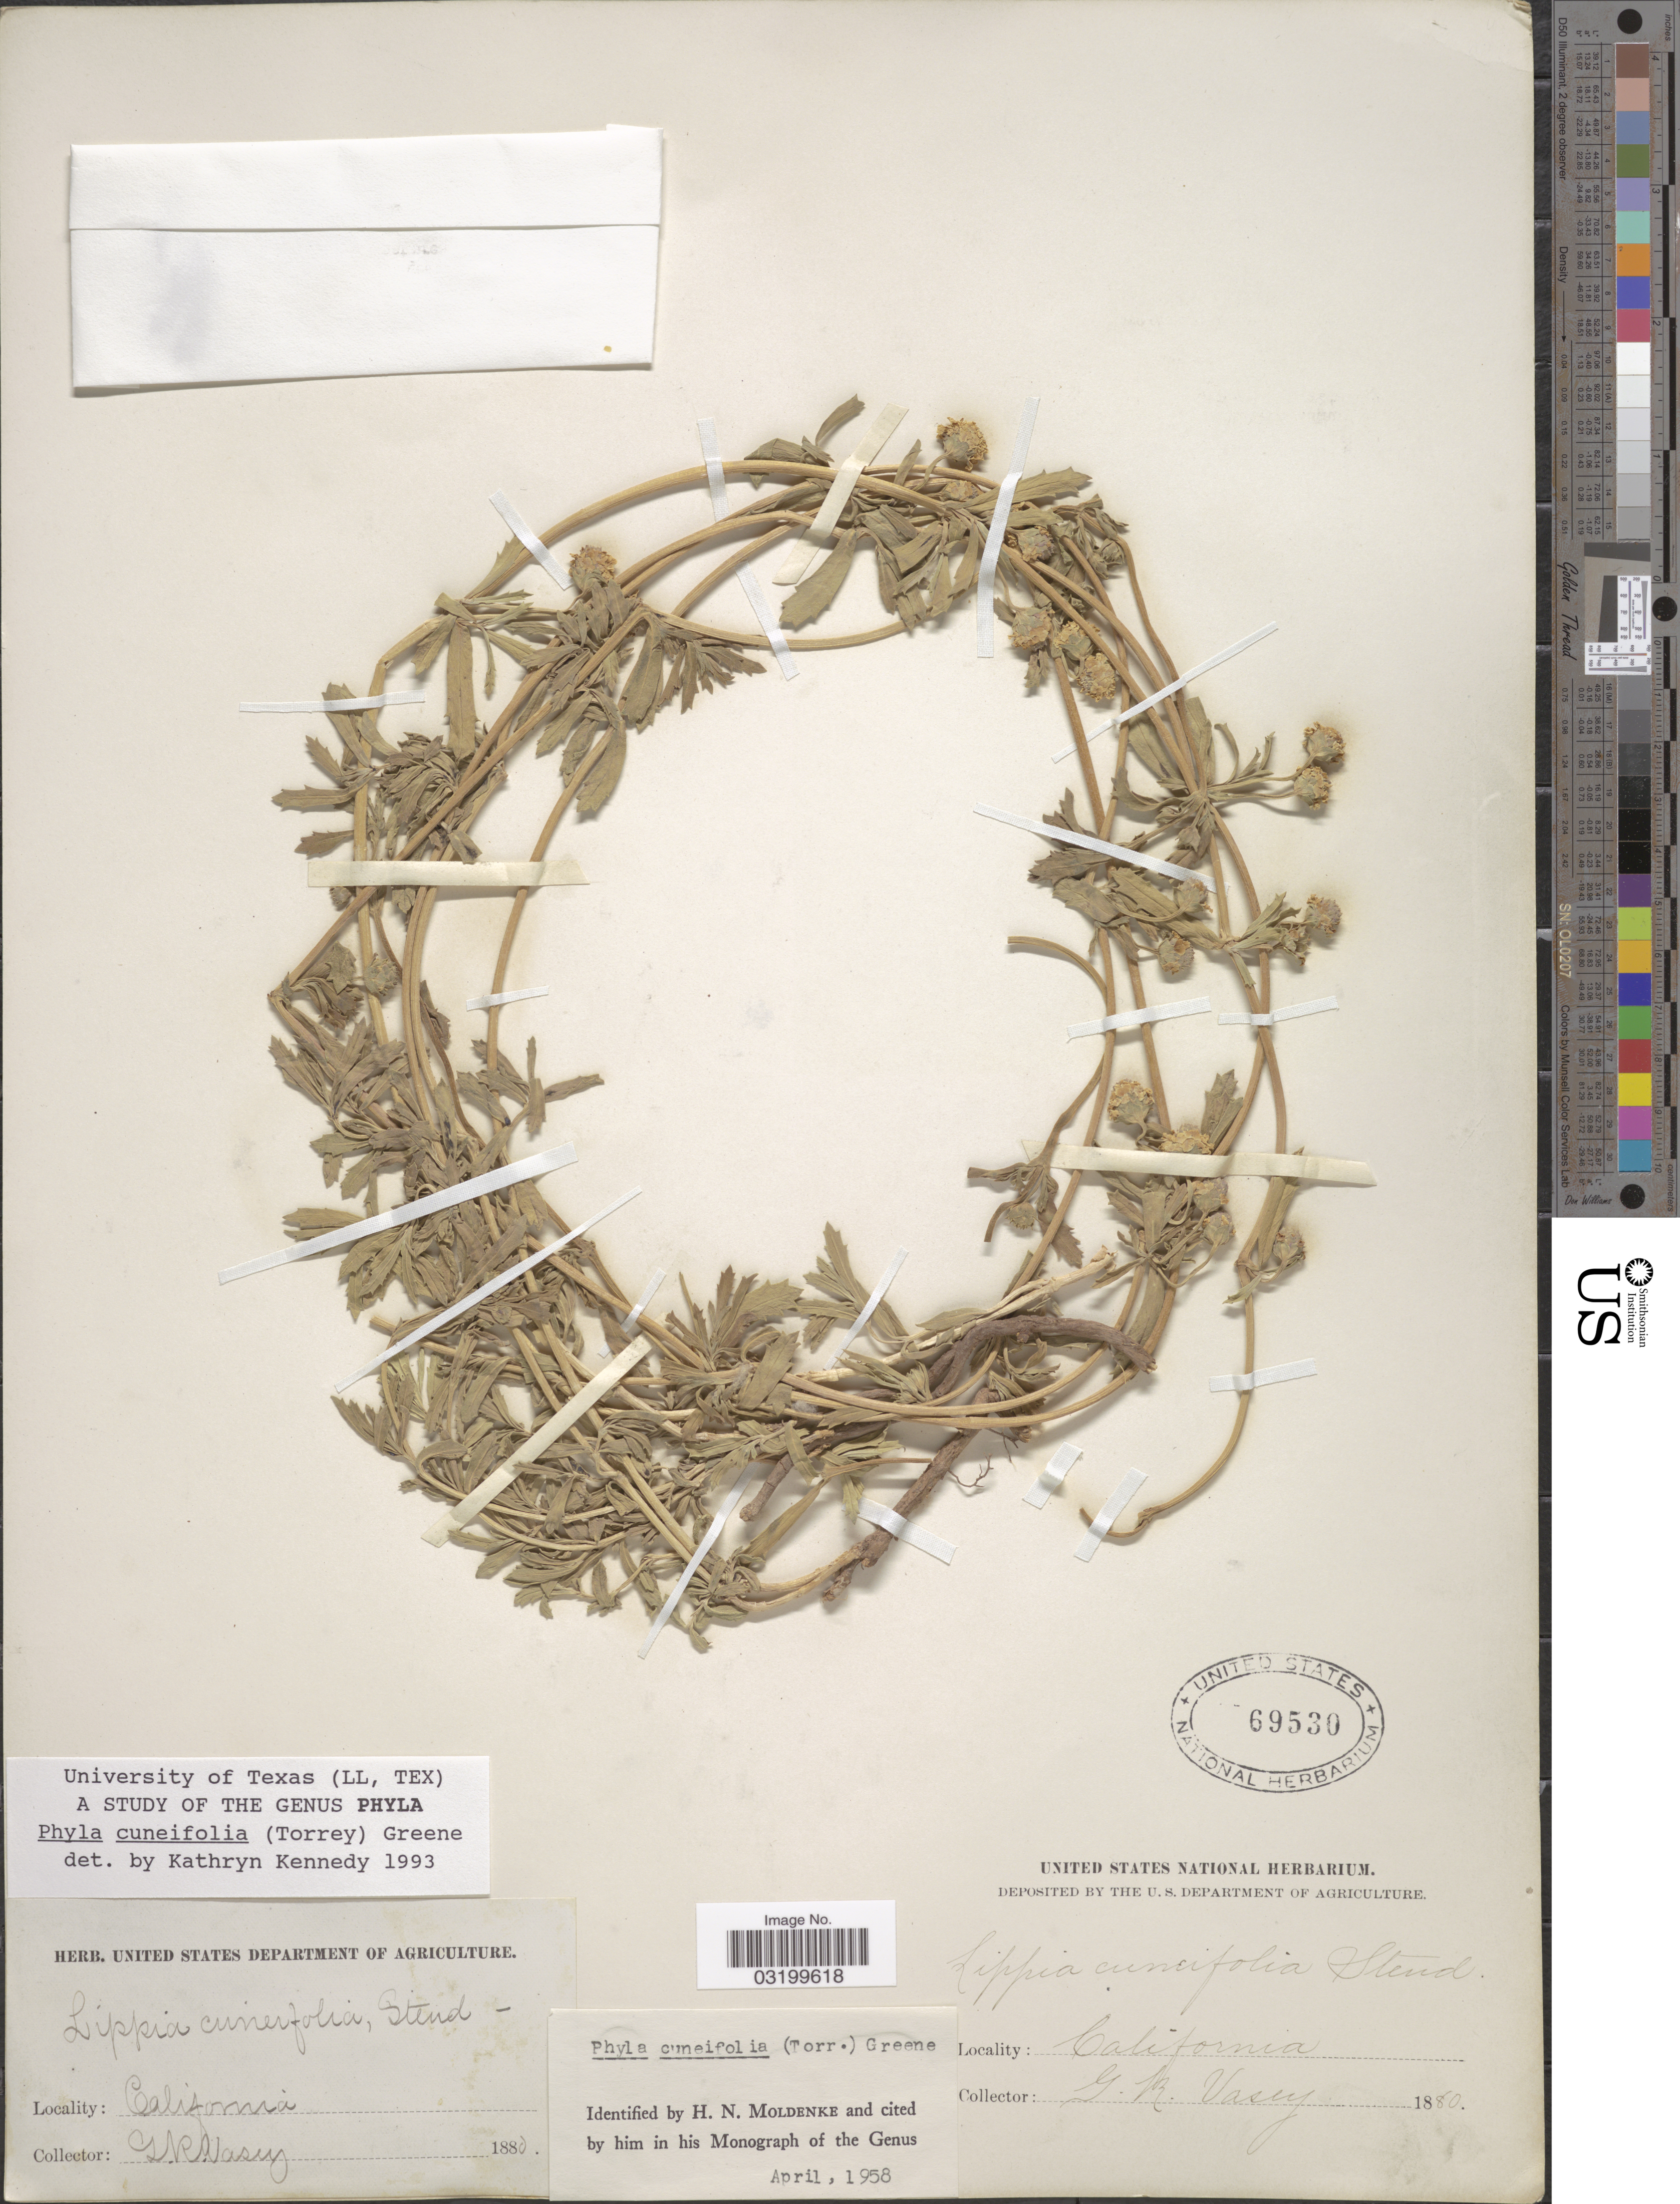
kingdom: Plantae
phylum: Tracheophyta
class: Magnoliopsida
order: Lamiales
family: Verbenaceae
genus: Phyla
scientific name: Phyla cuneifolia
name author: (Torr.) Greene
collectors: G. R. Vasey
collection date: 1880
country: United States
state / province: California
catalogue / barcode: US 69530